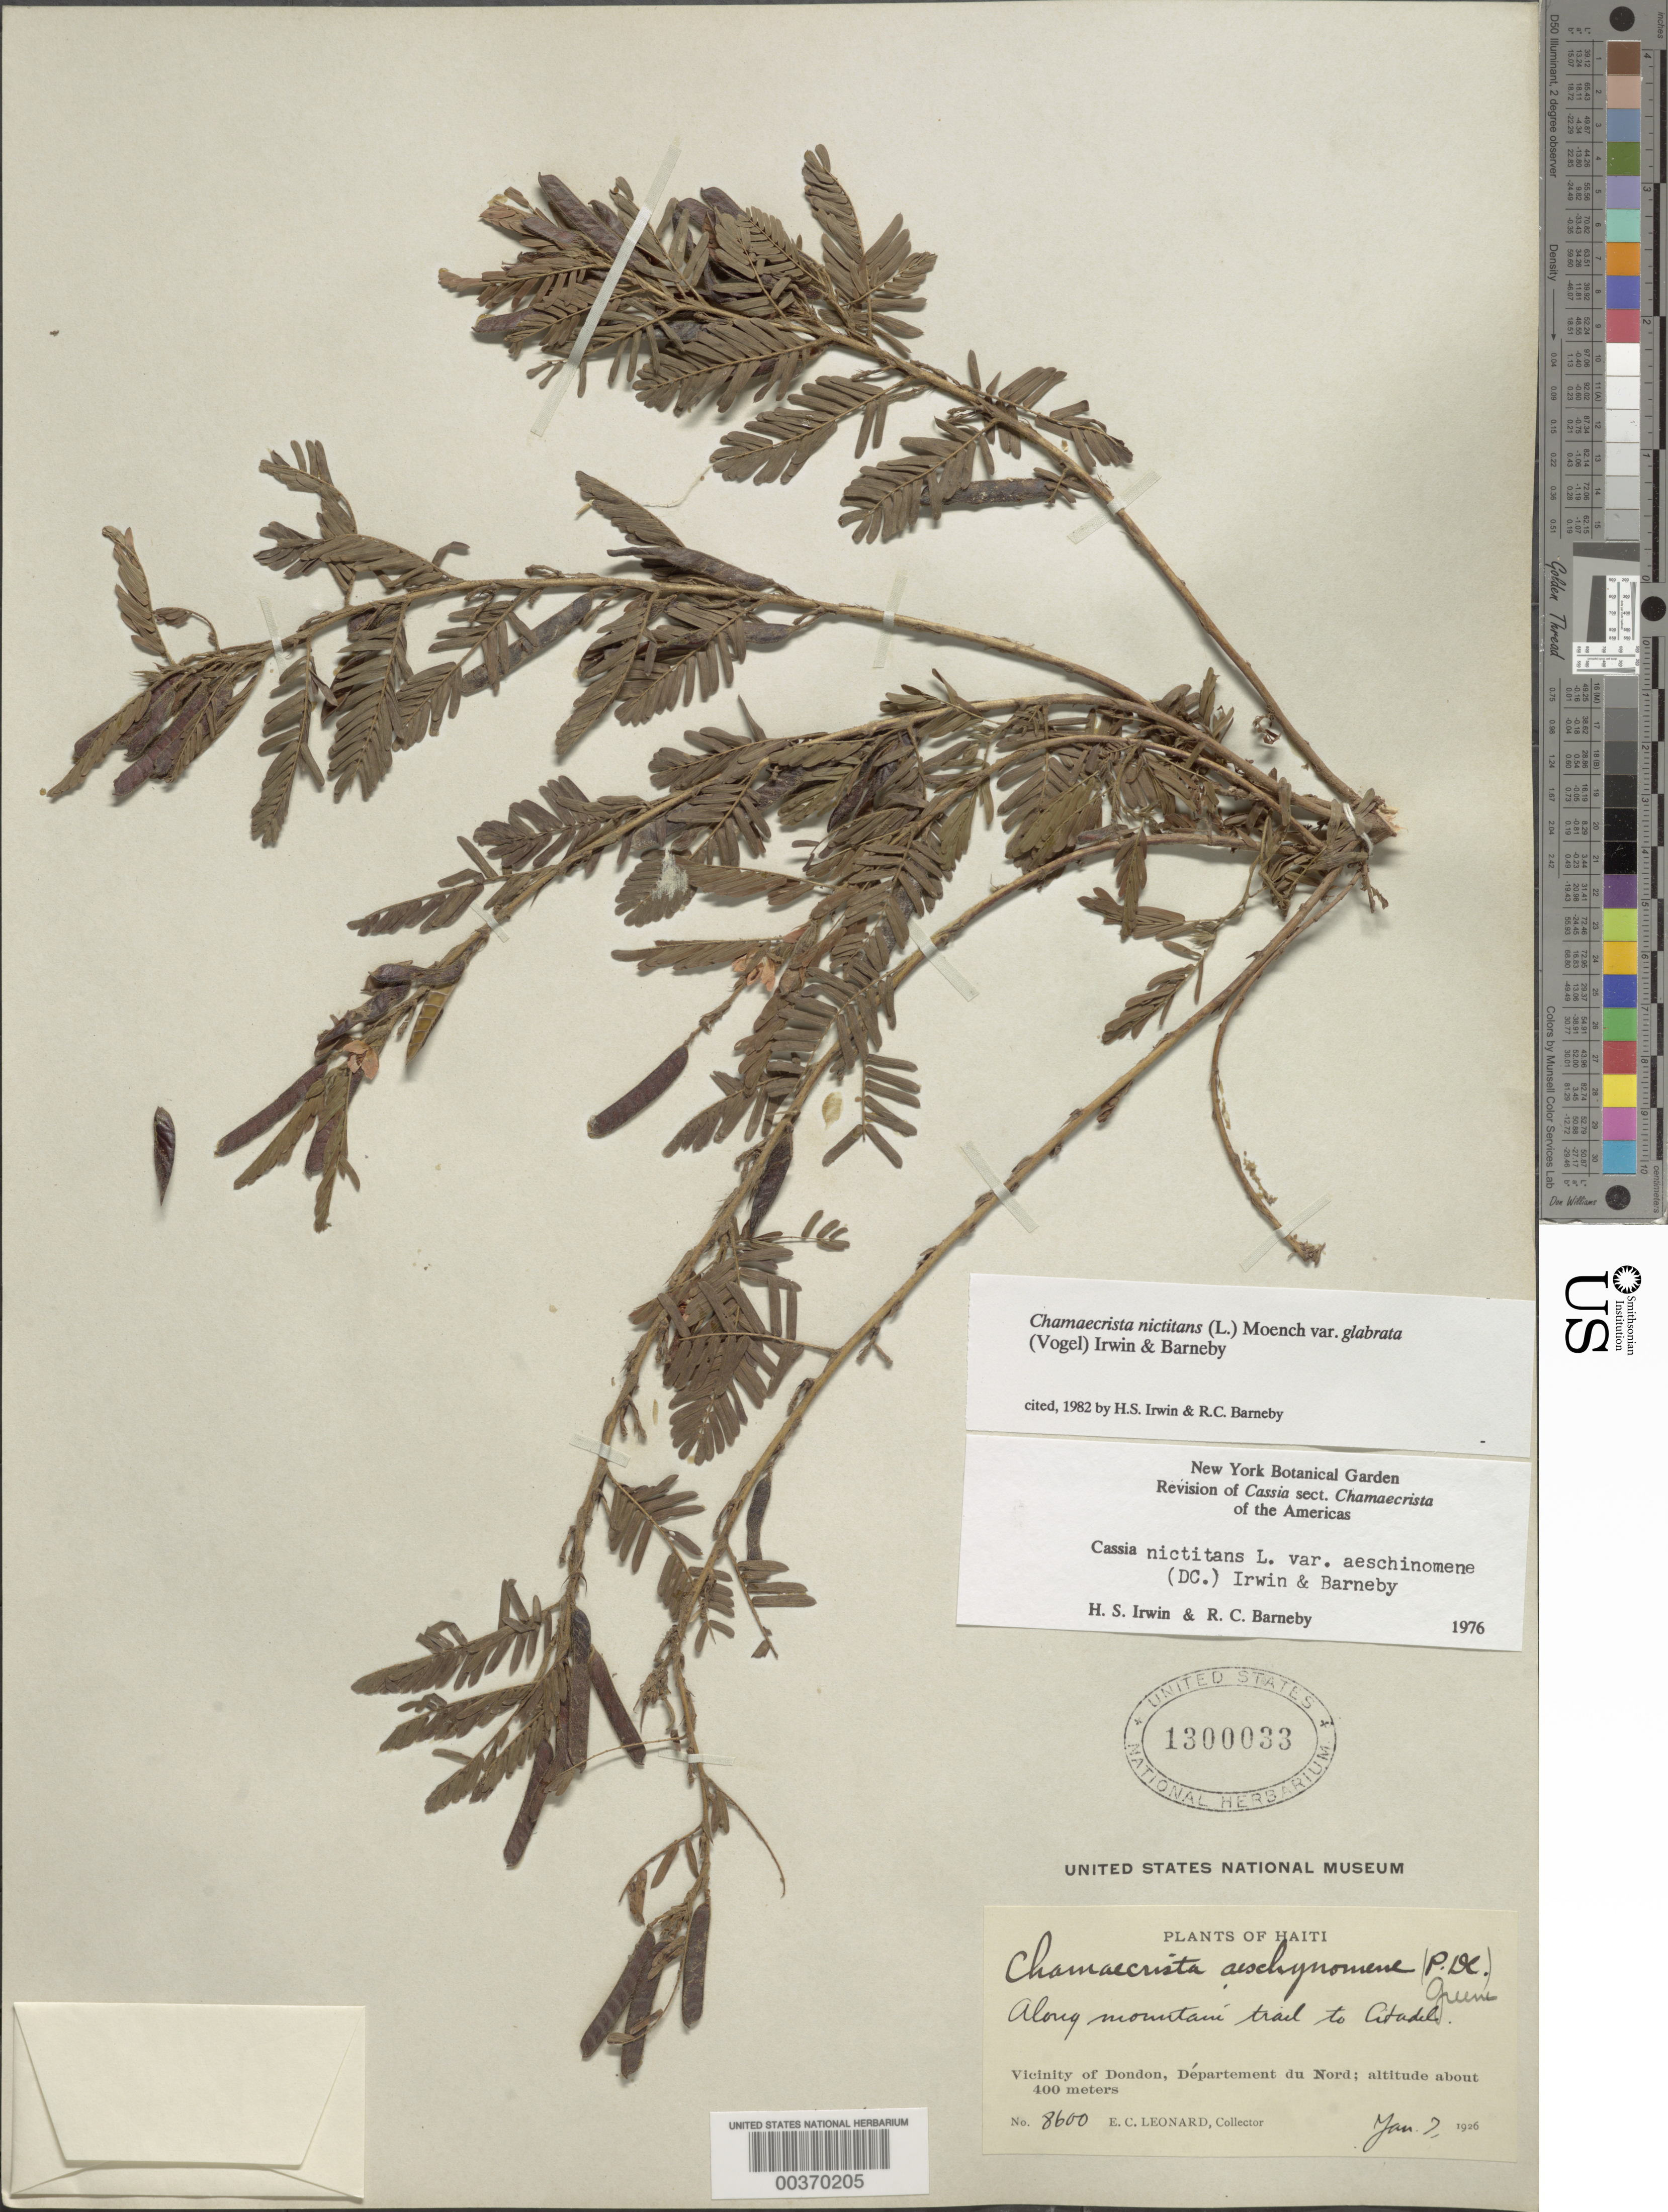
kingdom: Plantae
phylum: Tracheophyta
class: Magnoliopsida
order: Fabales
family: Fabaceae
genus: Chamaecrista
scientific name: Chamaecrista nictitans var. glabrata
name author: (Vogel) H.S. Irwin & Barneby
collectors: E. C. Leonard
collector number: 8600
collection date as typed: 07 Jan 1926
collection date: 1926-01-07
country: Haiti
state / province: Nord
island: Hispaniola Island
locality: Along mountain trail to citadel; vicinity of dondon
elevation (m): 400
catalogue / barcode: US 1300033